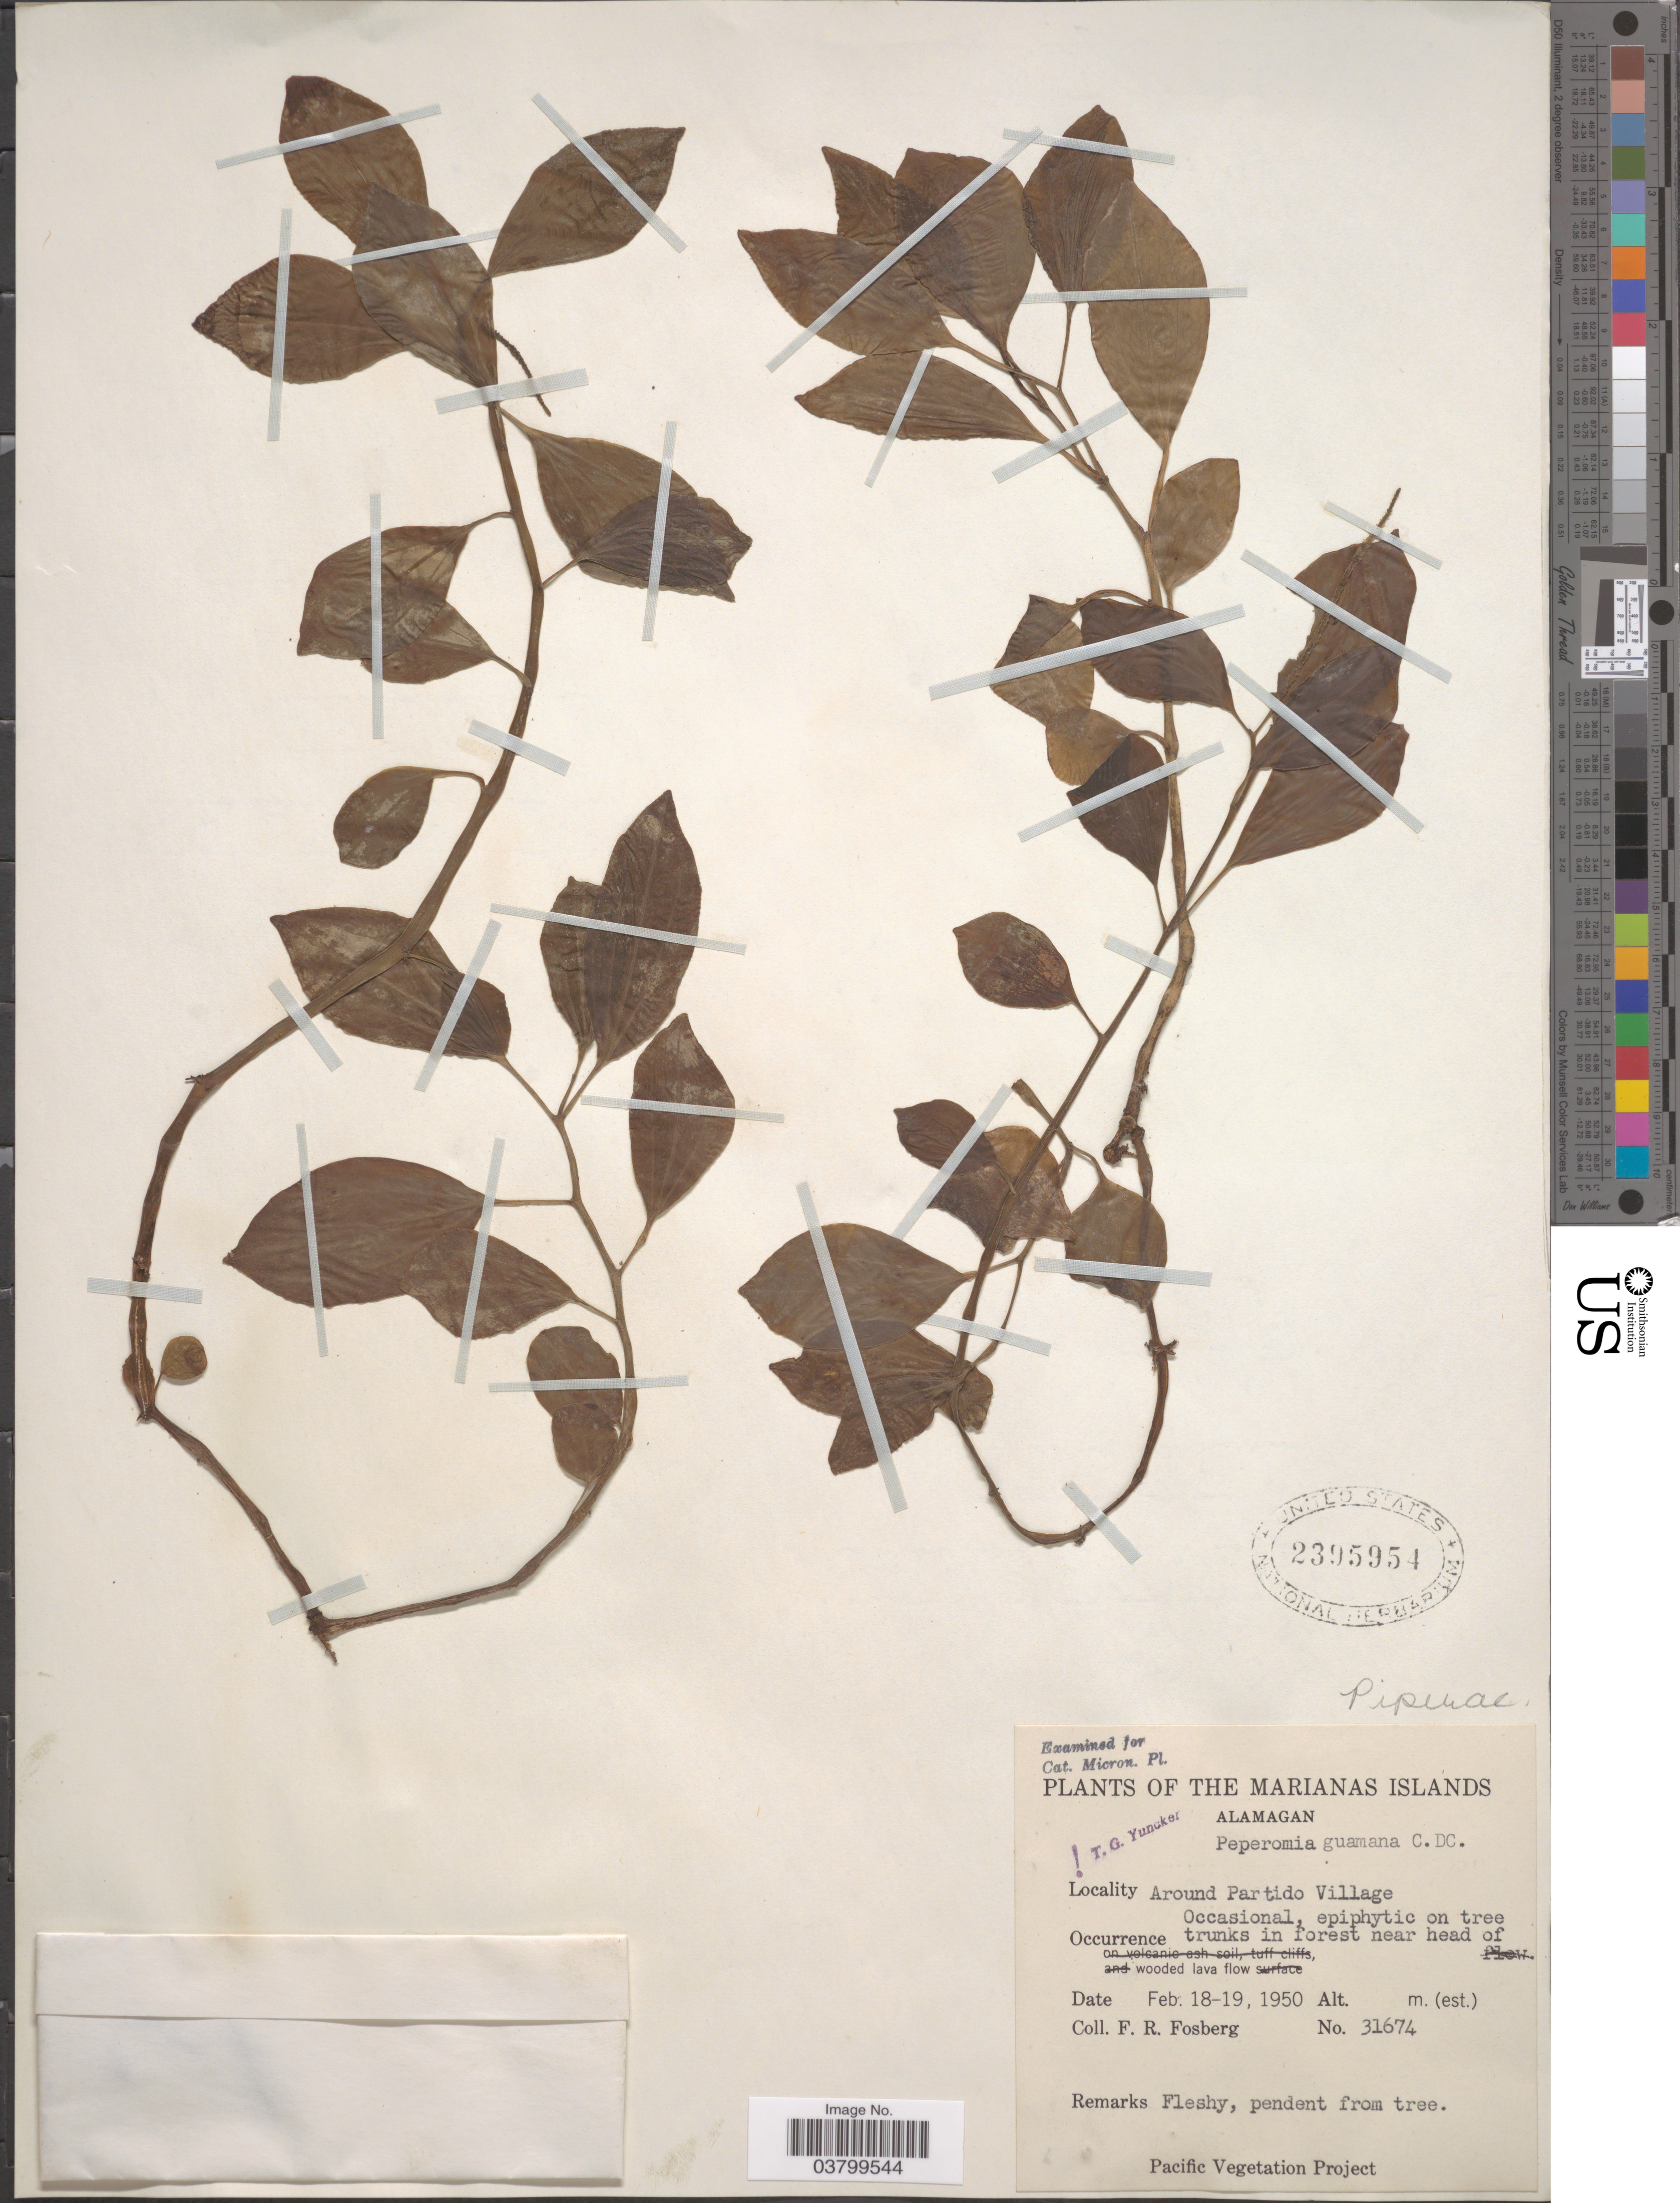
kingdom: Plantae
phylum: Tracheophyta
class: Magnoliopsida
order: Piperales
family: Piperaceae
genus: Peperomia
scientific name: Peperomia mariannensis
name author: C. DC.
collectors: F. R. Fosberg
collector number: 31674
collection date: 1950-02-18/1950-02-19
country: Northern Mariana Islands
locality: The Marianas Islands. Alamagan. Around Partido Village.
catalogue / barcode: US 2395954